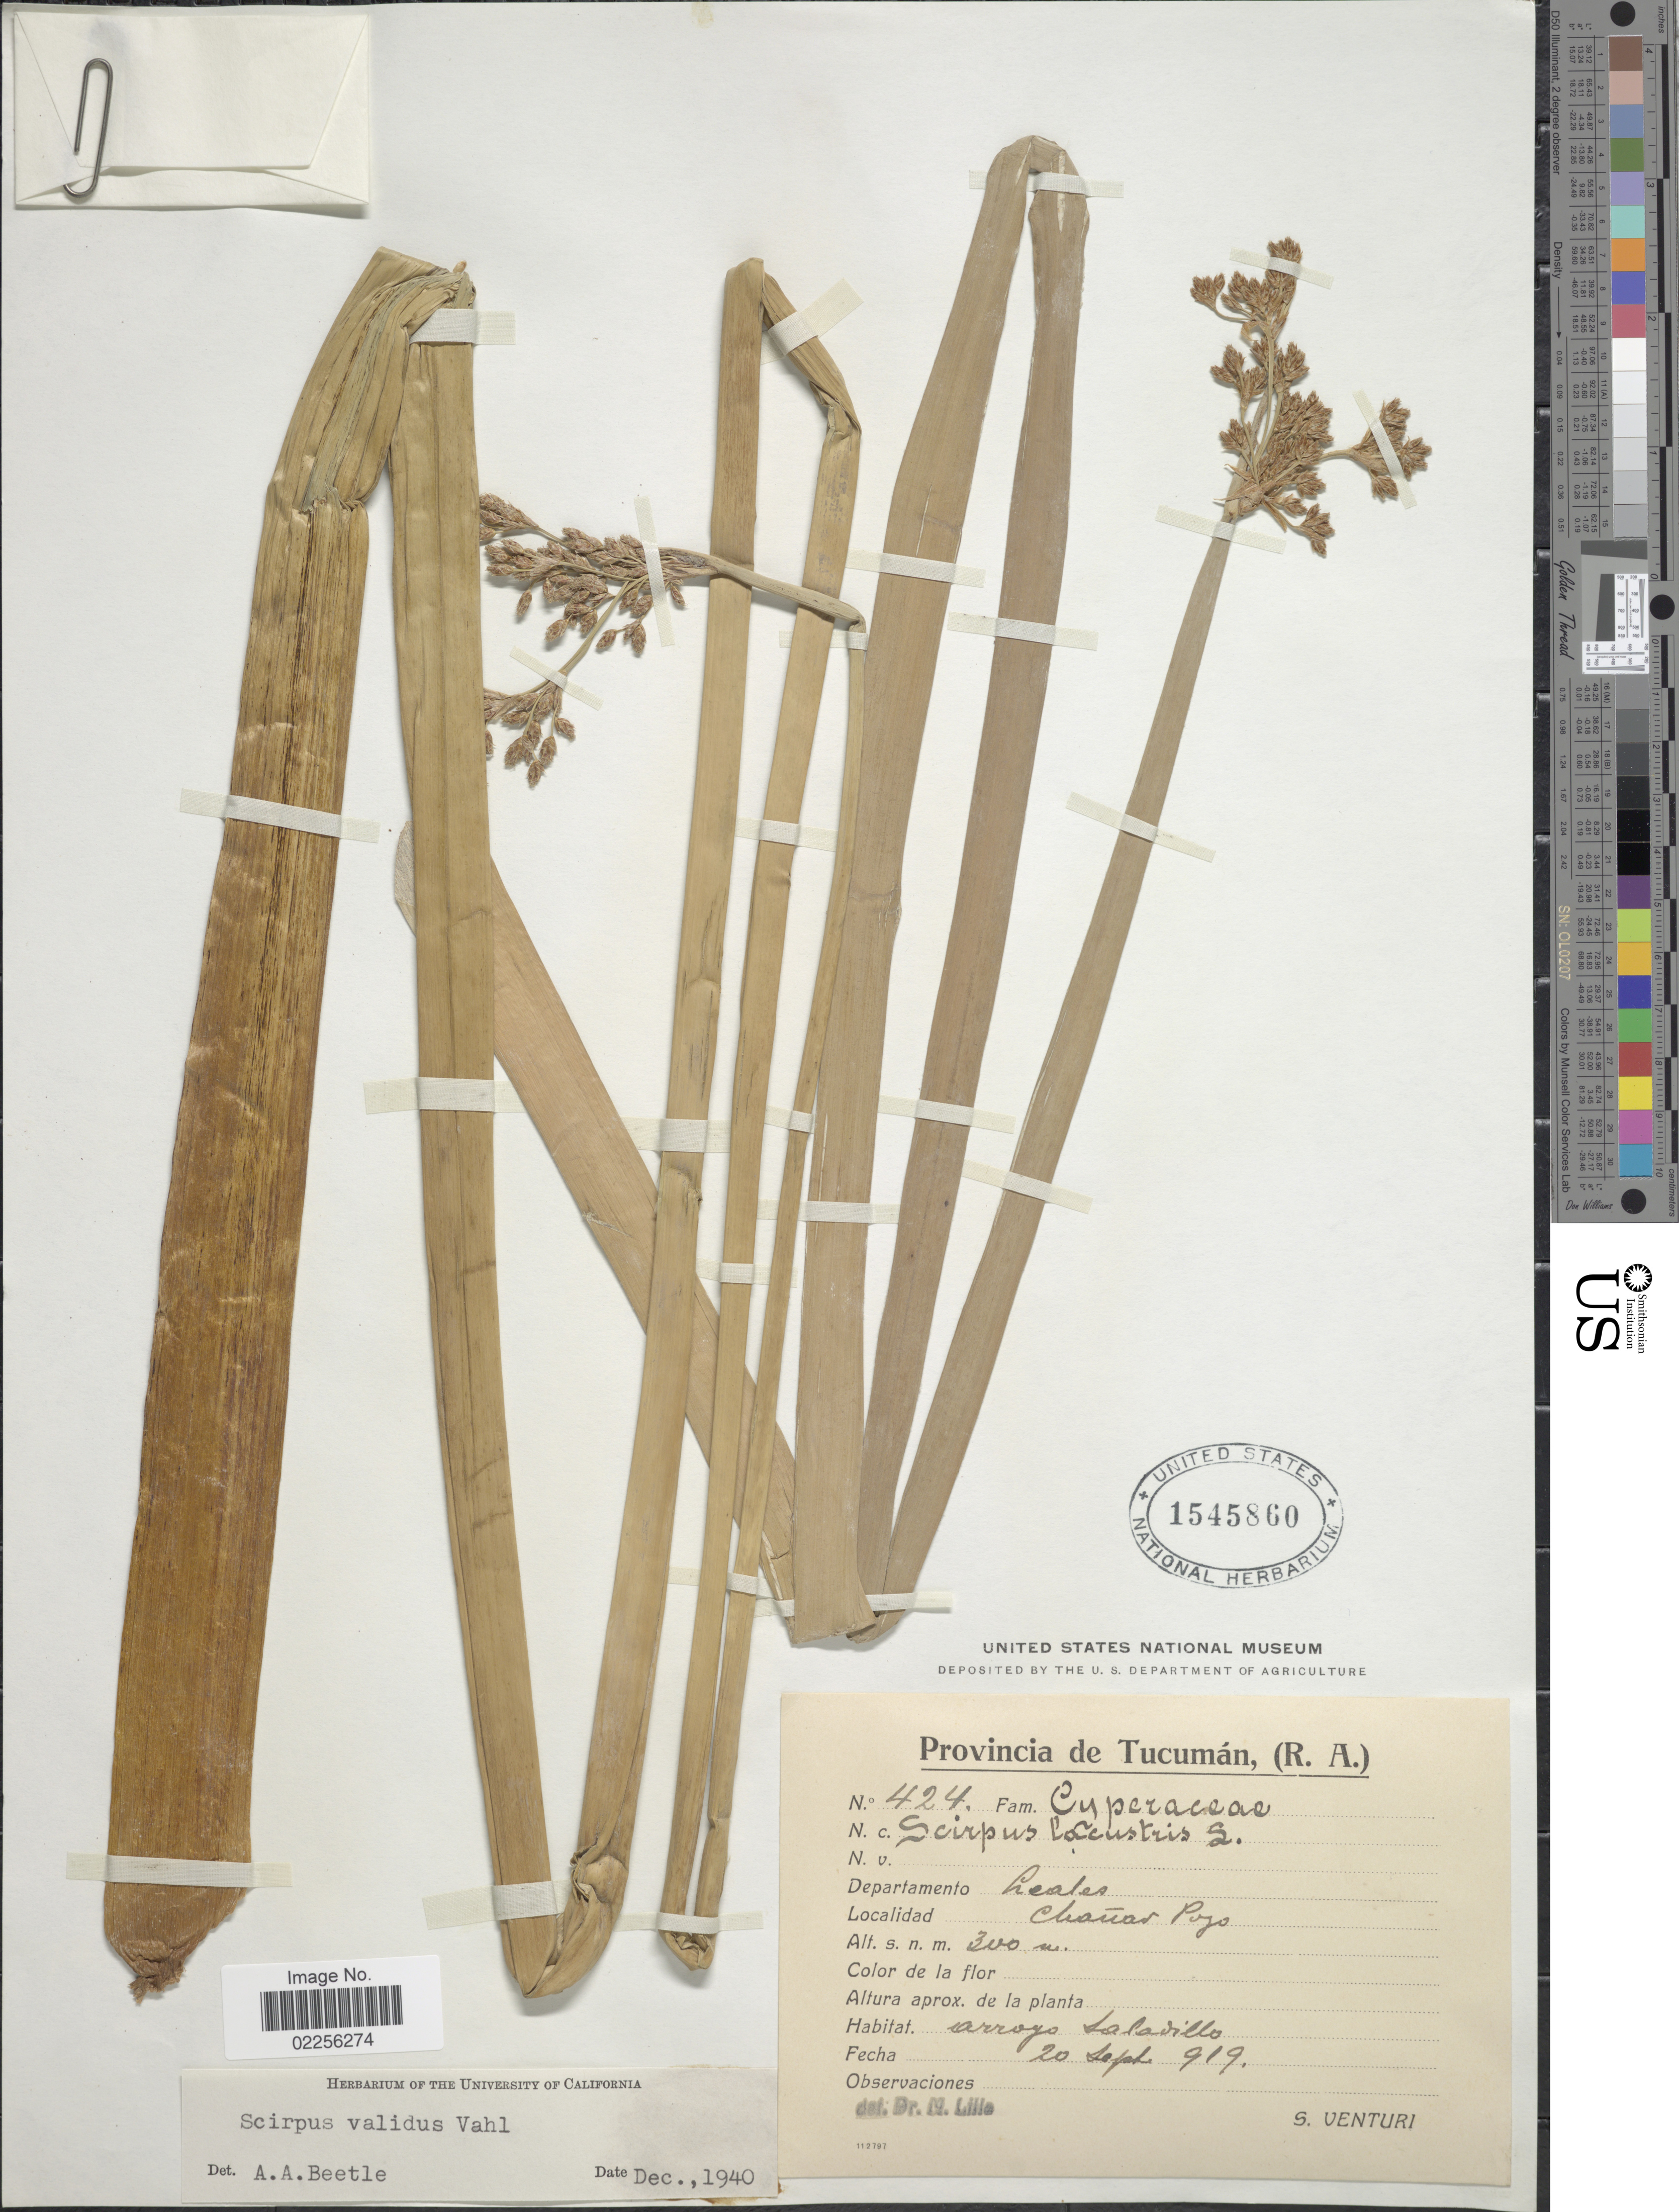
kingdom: Plantae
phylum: Tracheophyta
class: Liliopsida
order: Poales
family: Cyperaceae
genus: Schoenoplectus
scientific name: Schoenoplectus tabernaemontani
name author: (C.C. Gmel.) Palla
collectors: S. Venturi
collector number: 424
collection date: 1919-09-20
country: Argentina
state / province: Tucuman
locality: (R.A.) Departamento Leales, Chañar Pozo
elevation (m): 300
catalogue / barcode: US 1545860